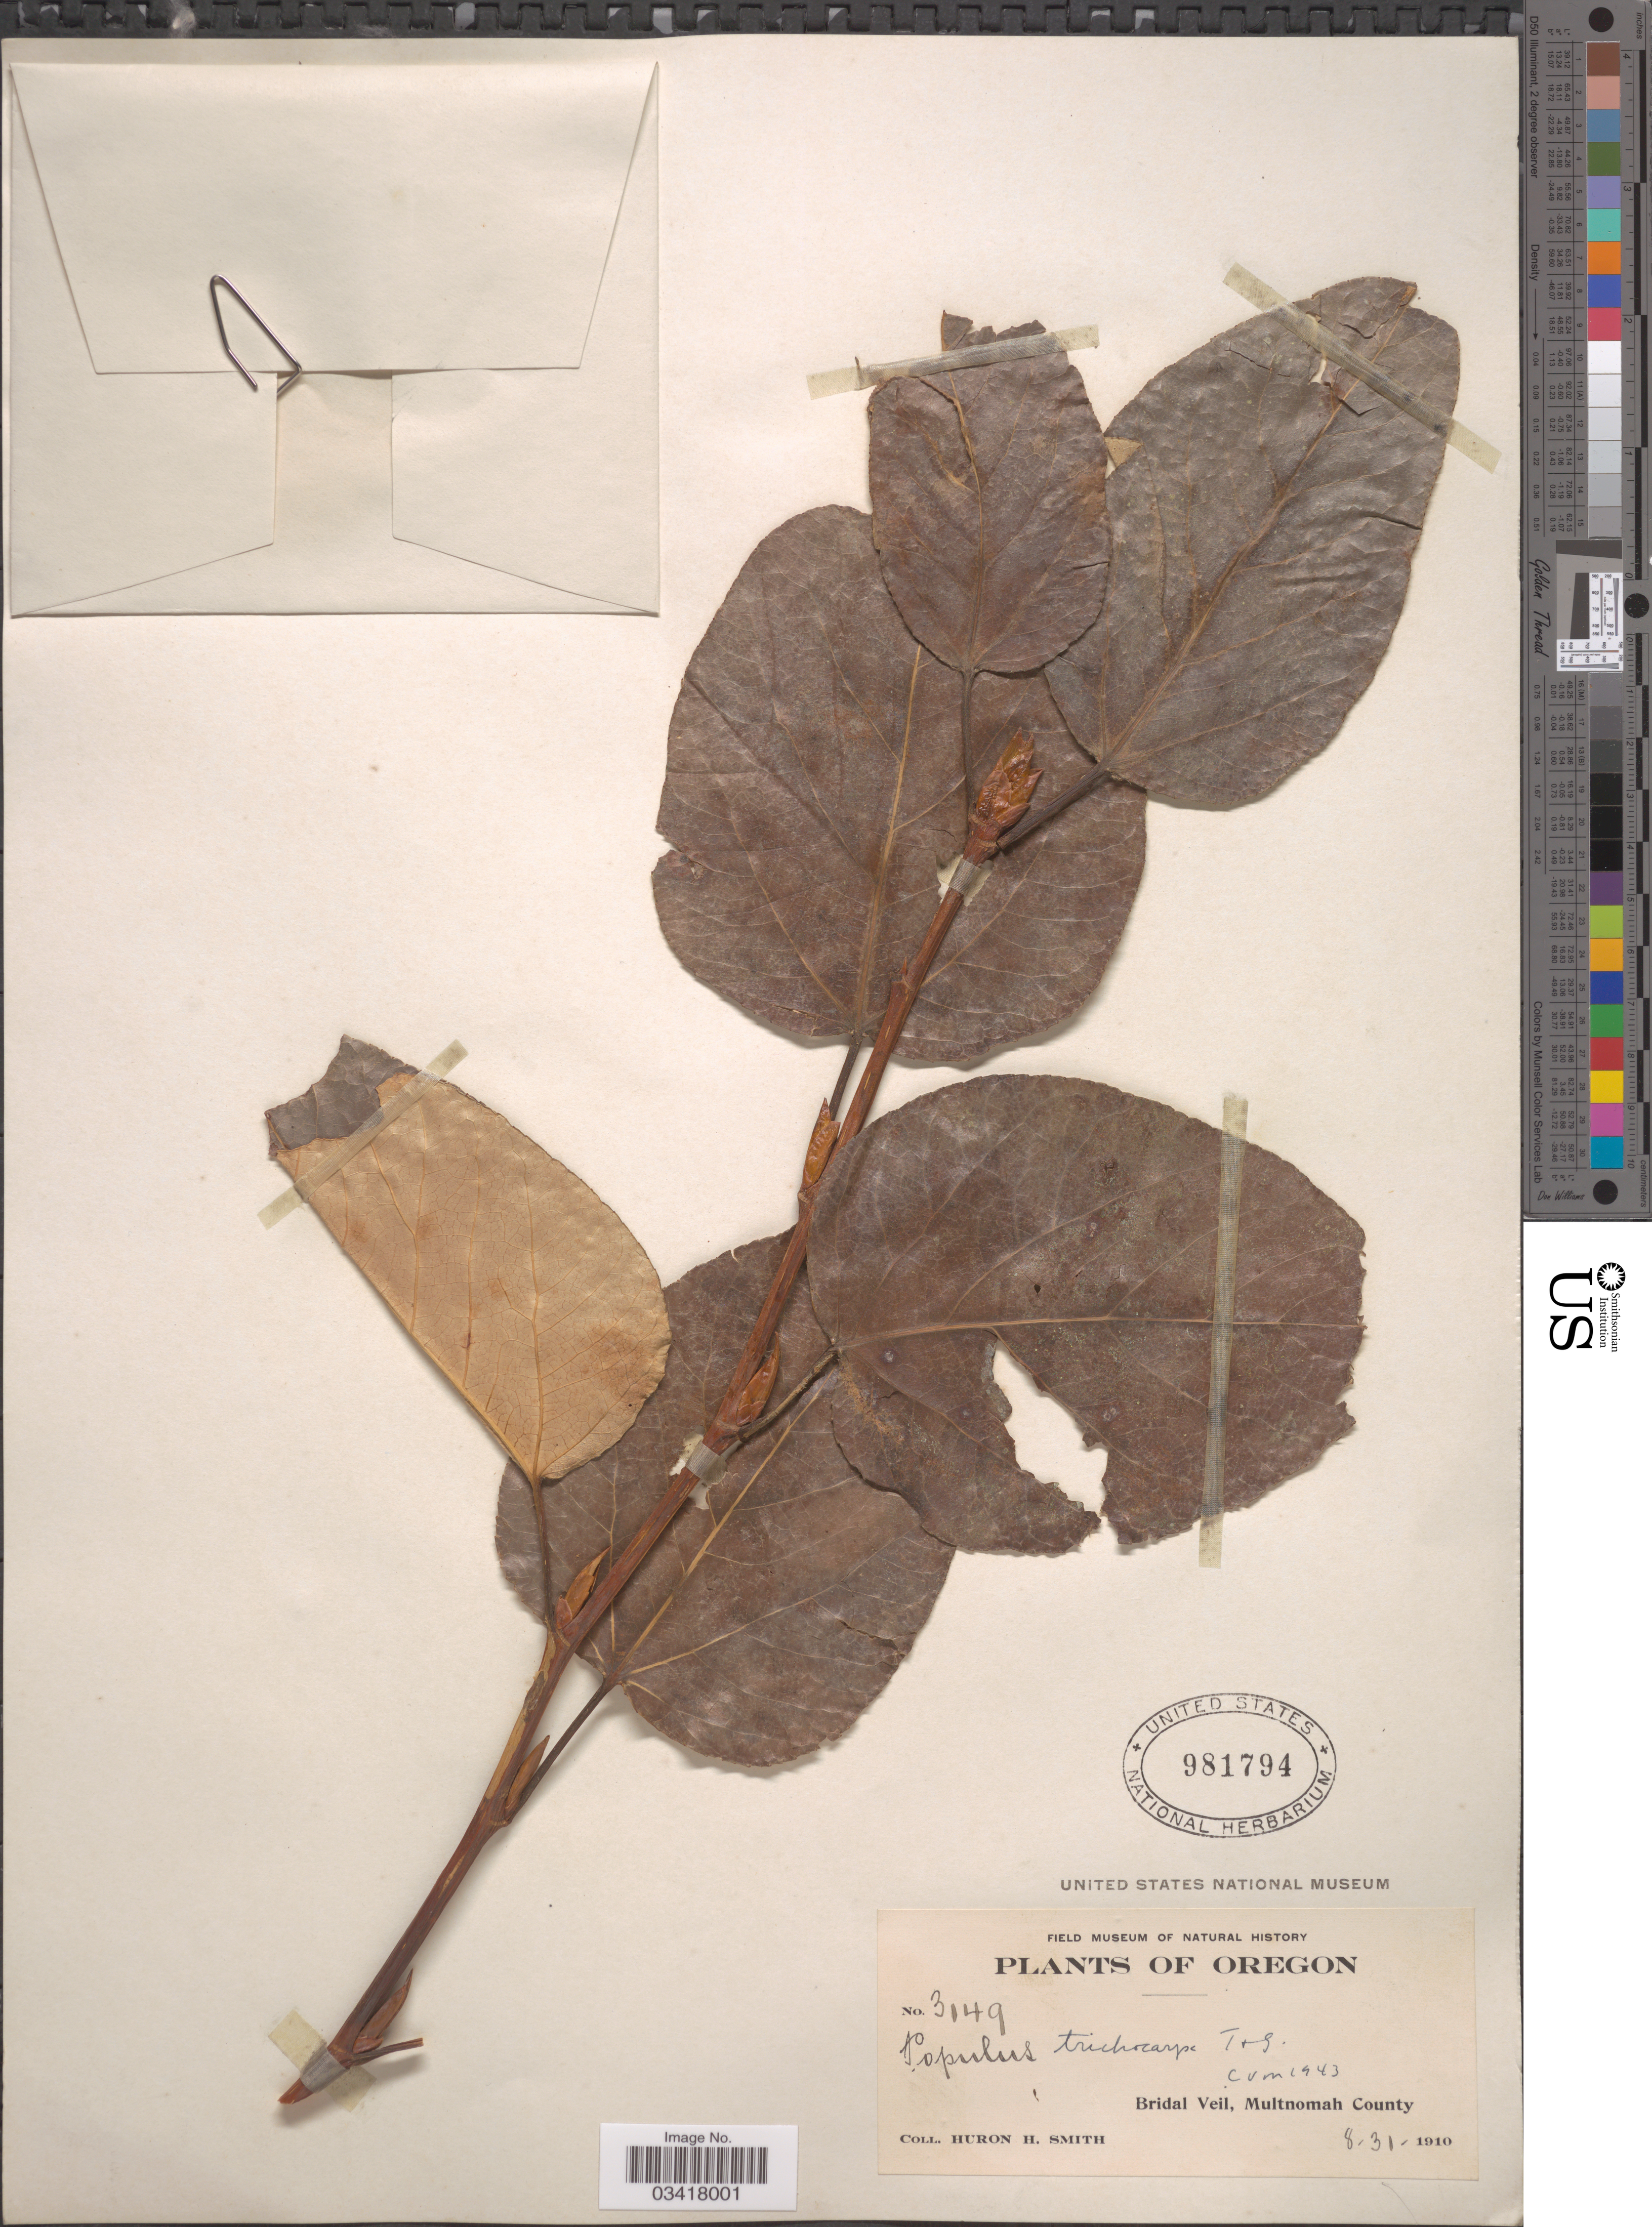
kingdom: Plantae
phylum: Tracheophyta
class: Magnoliopsida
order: Malpighiales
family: Salicaceae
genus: Populus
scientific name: Populus trichocarpa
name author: Torr. & A. Gray ex W. Hook.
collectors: Huron H. Smith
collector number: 3149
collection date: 1910-08-31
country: United States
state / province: Oregon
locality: Bridal Veil, Multnomah County.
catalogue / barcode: US 981794